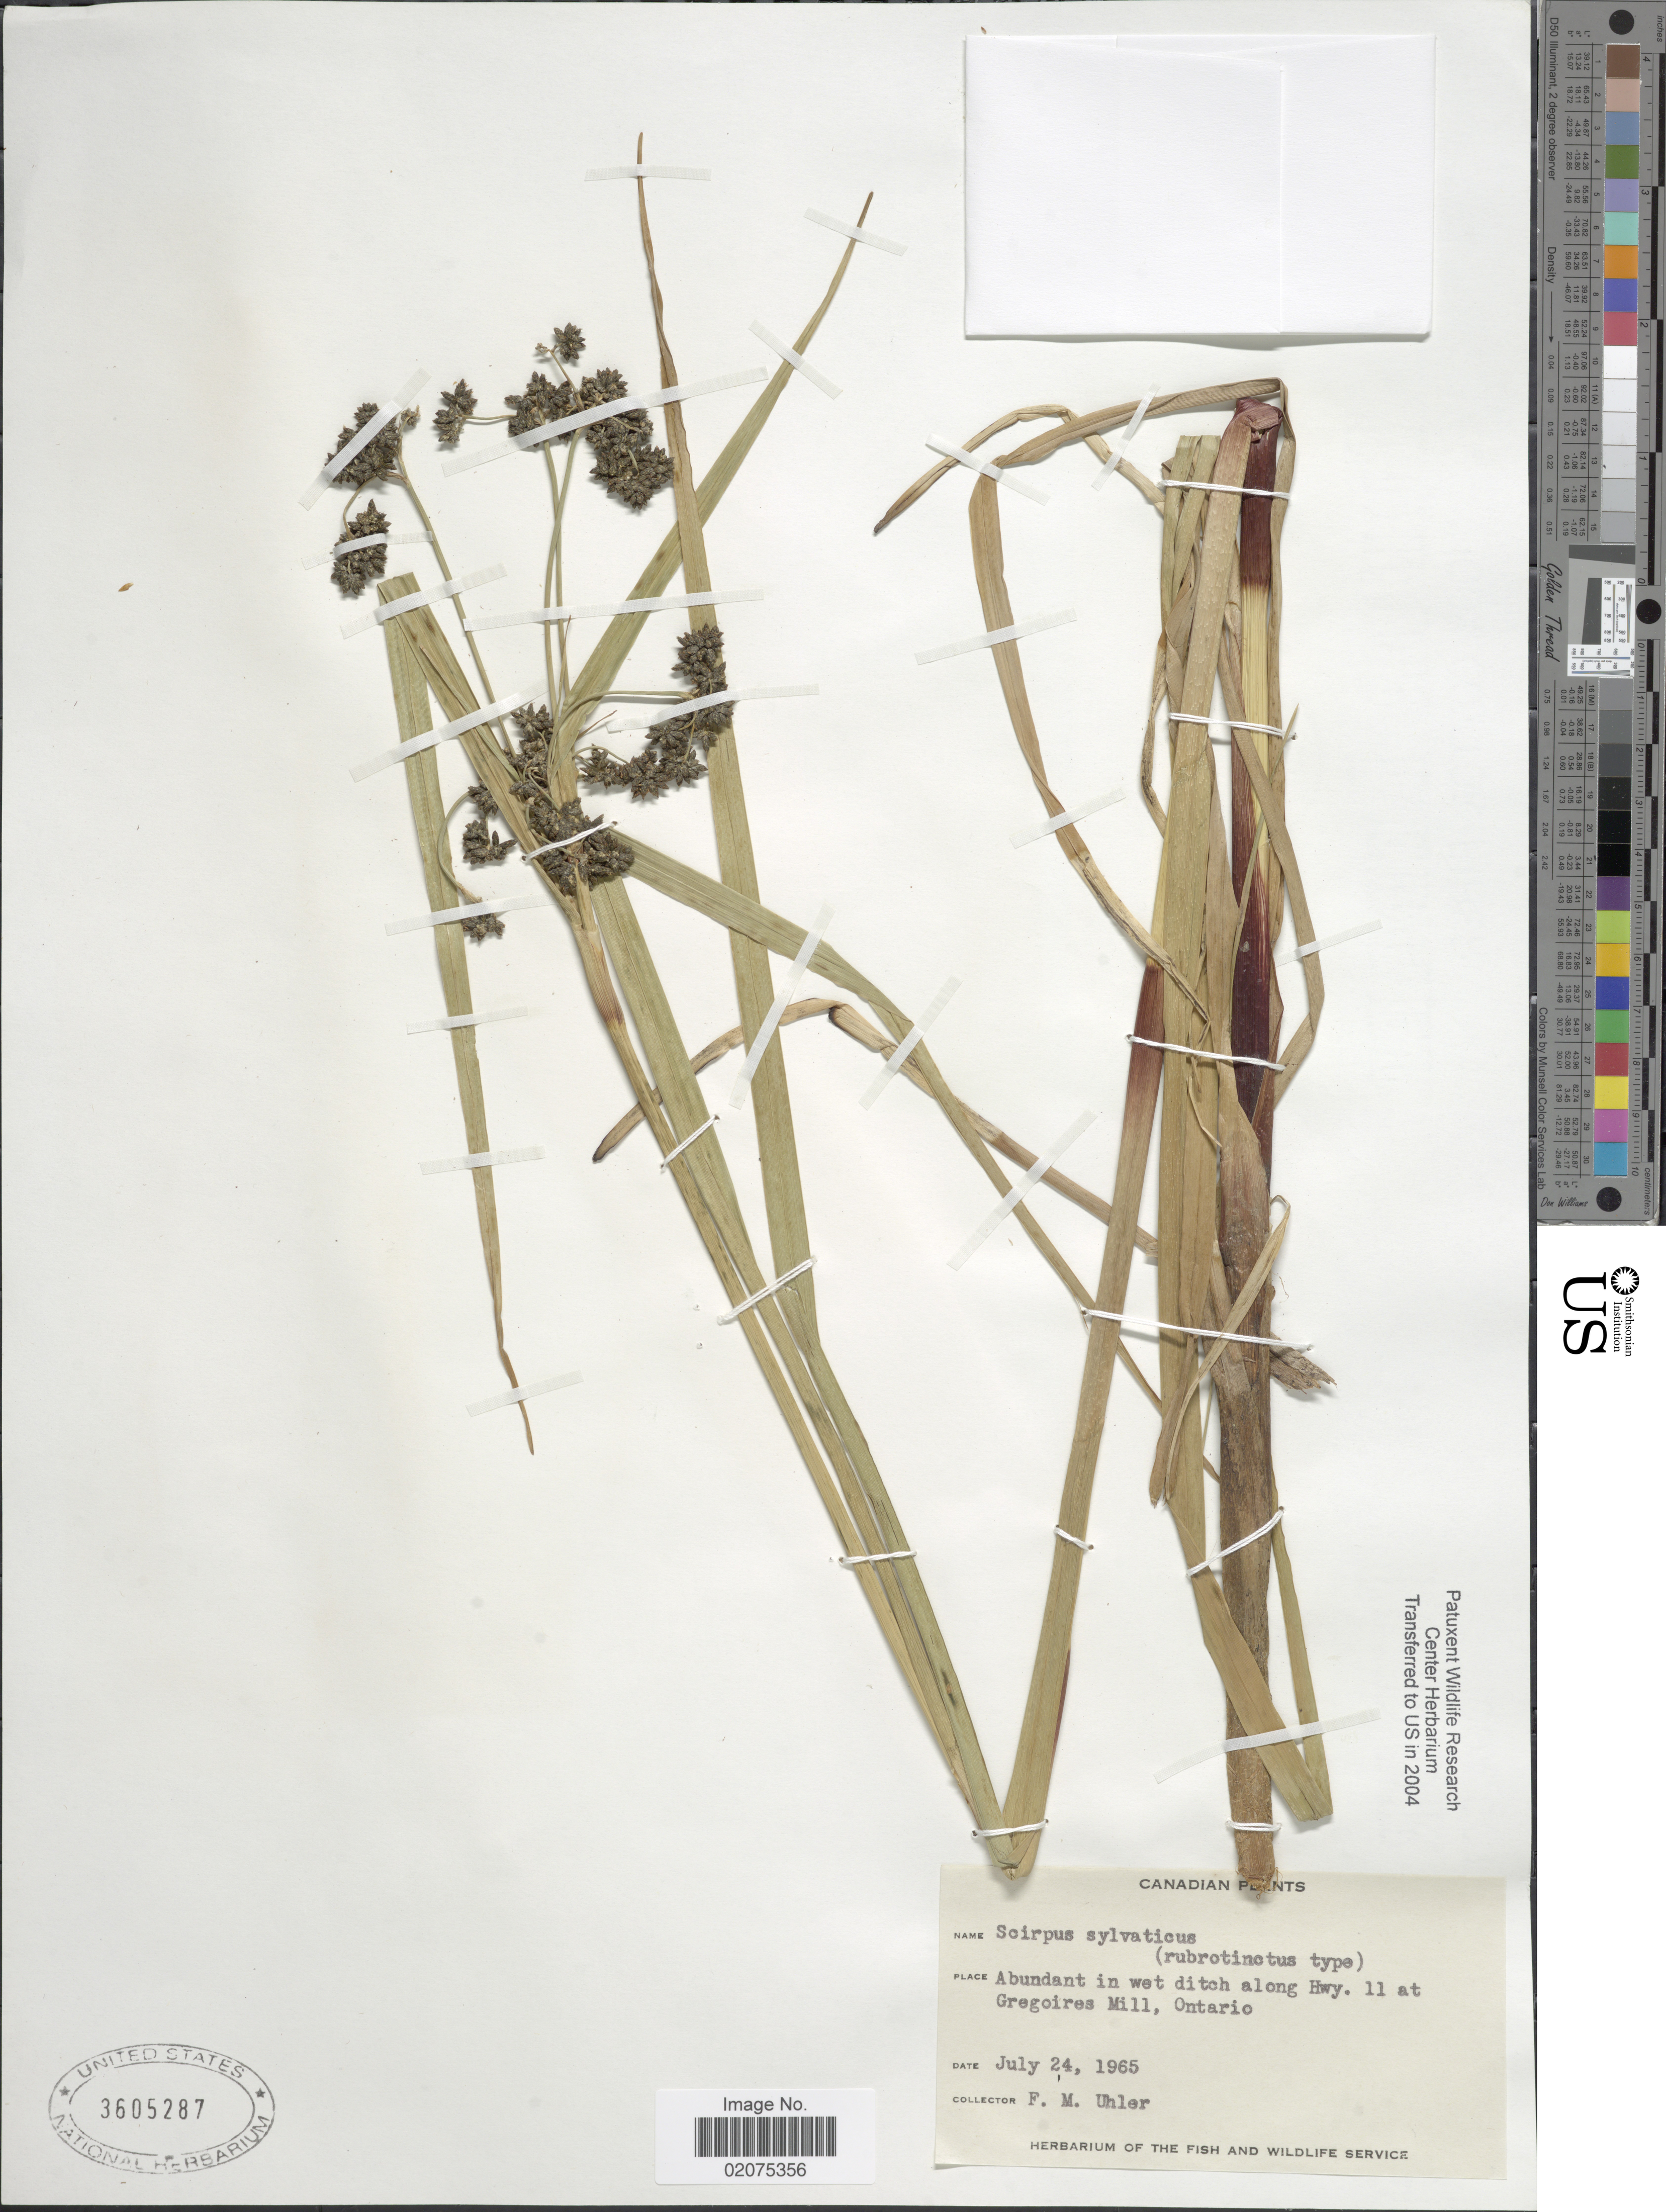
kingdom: Plantae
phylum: Tracheophyta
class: Liliopsida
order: Poales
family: Cyperaceae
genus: Scirpus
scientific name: Scirpus expansus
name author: Fernald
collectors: F. M. Uhler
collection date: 1965-07-24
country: Canada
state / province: Ontario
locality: Canadian. Abundant in wet ditch along Hwy. 11 at Gregoires Mill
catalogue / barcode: US 3605287